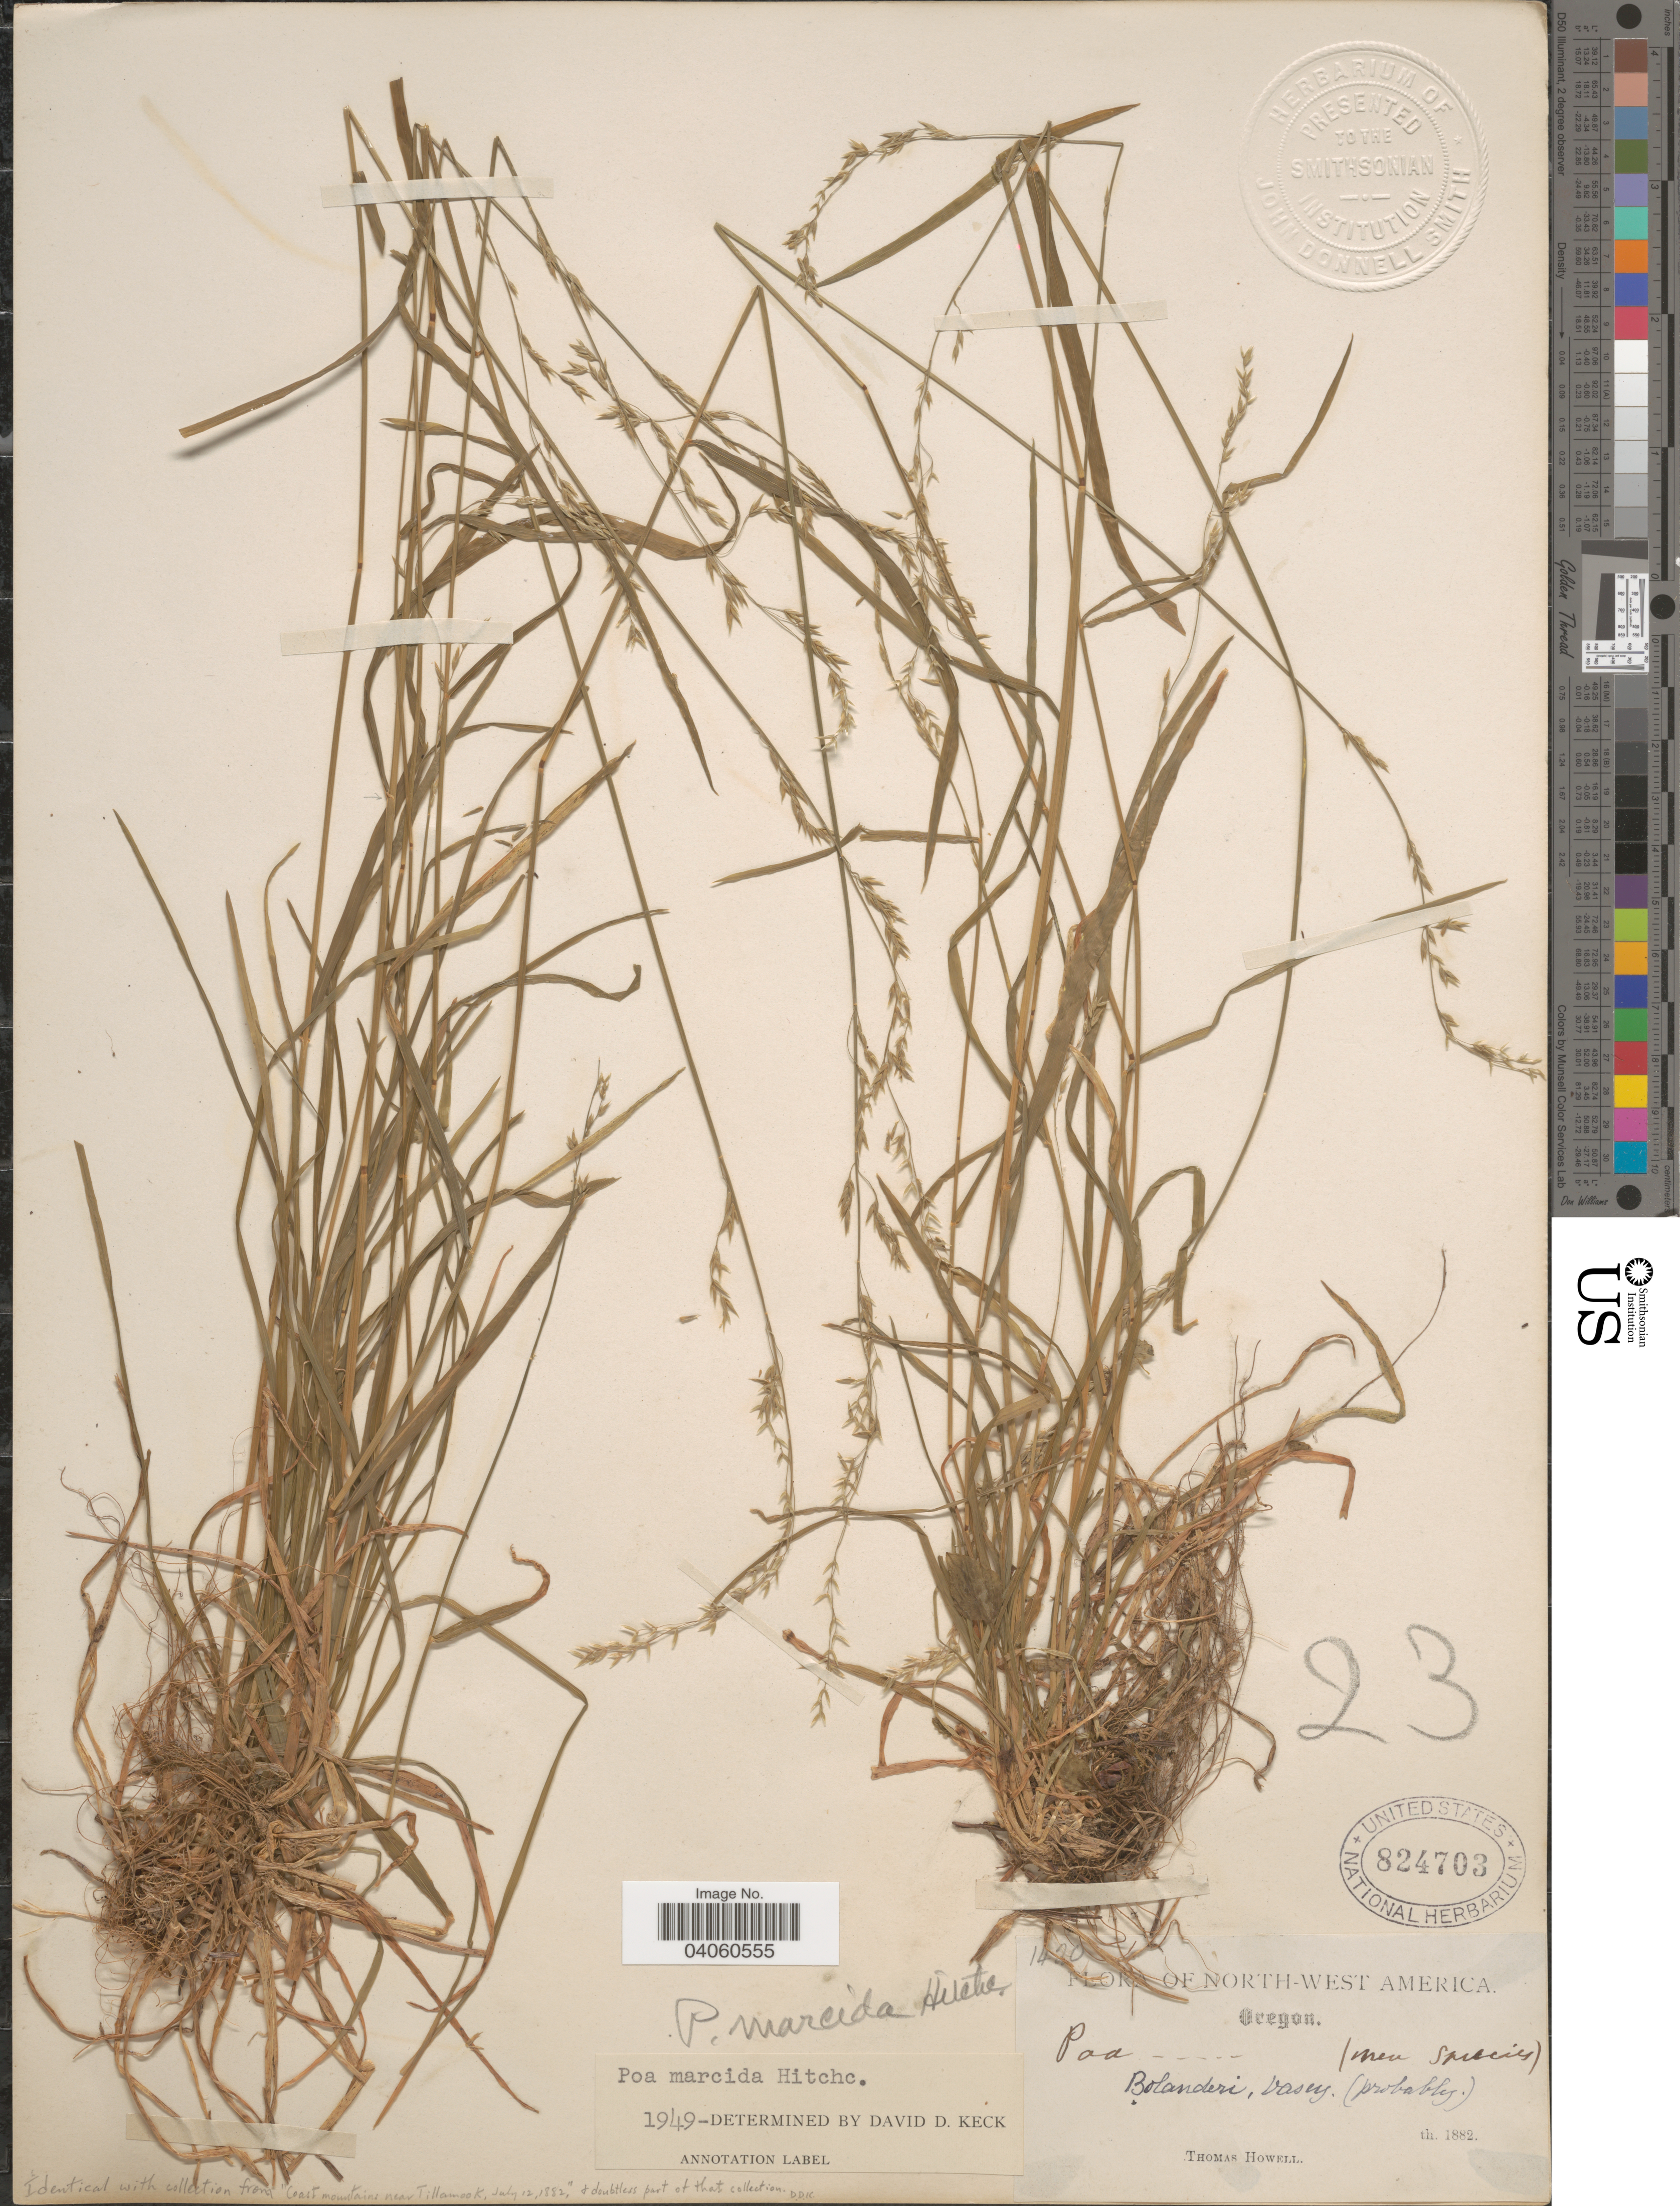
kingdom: Plantae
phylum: Tracheophyta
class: Liliopsida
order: Poales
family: Poaceae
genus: Poa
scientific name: Poa marcida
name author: Hitchc.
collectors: T. Howell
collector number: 1420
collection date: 1882-07-12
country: United States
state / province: Oregon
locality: North-West America. Coast mountains near Tillamook.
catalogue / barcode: US 824703